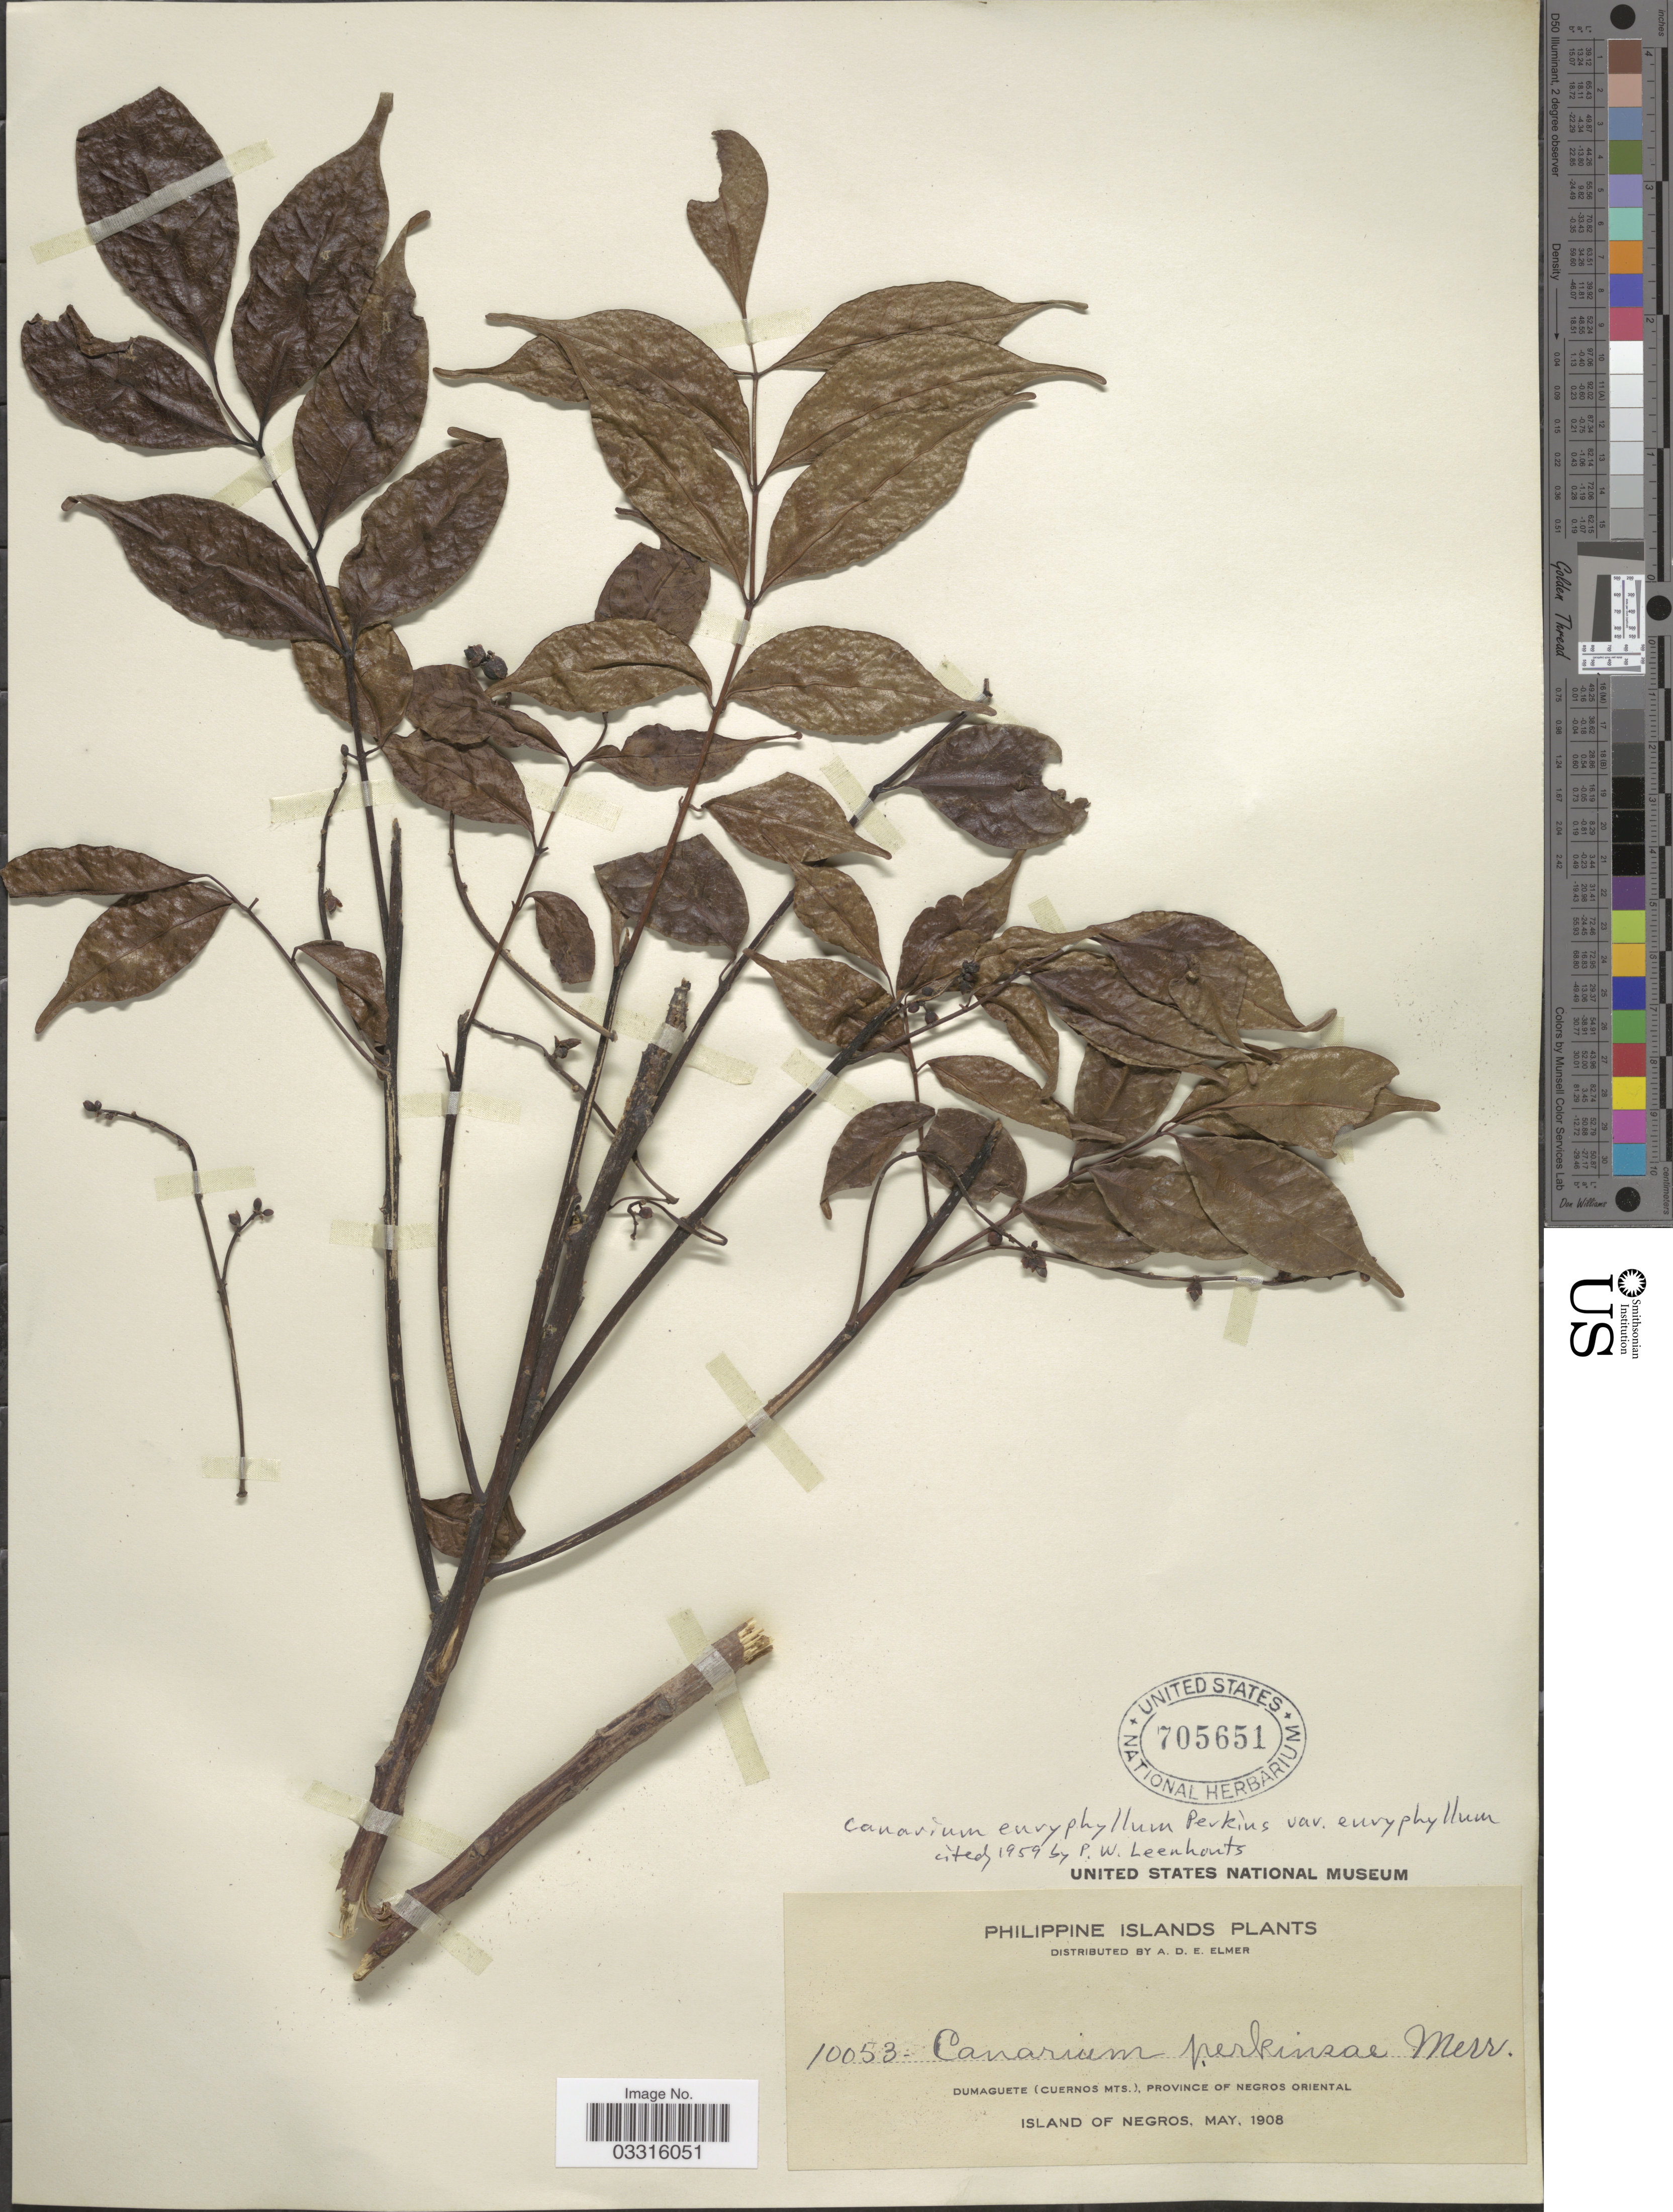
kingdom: Plantae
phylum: Tracheophyta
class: Magnoliopsida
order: Sapindales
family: Burseraceae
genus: Canarium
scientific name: Canarium euryphyllum var. euryphyllum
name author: G. Perkins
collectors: A. D. E. Elmer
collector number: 10053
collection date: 1908-05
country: Philippines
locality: Dumaguete (Cuernos Mts.), Province of Negros Oriental. Island of Negros.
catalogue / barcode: US 705651